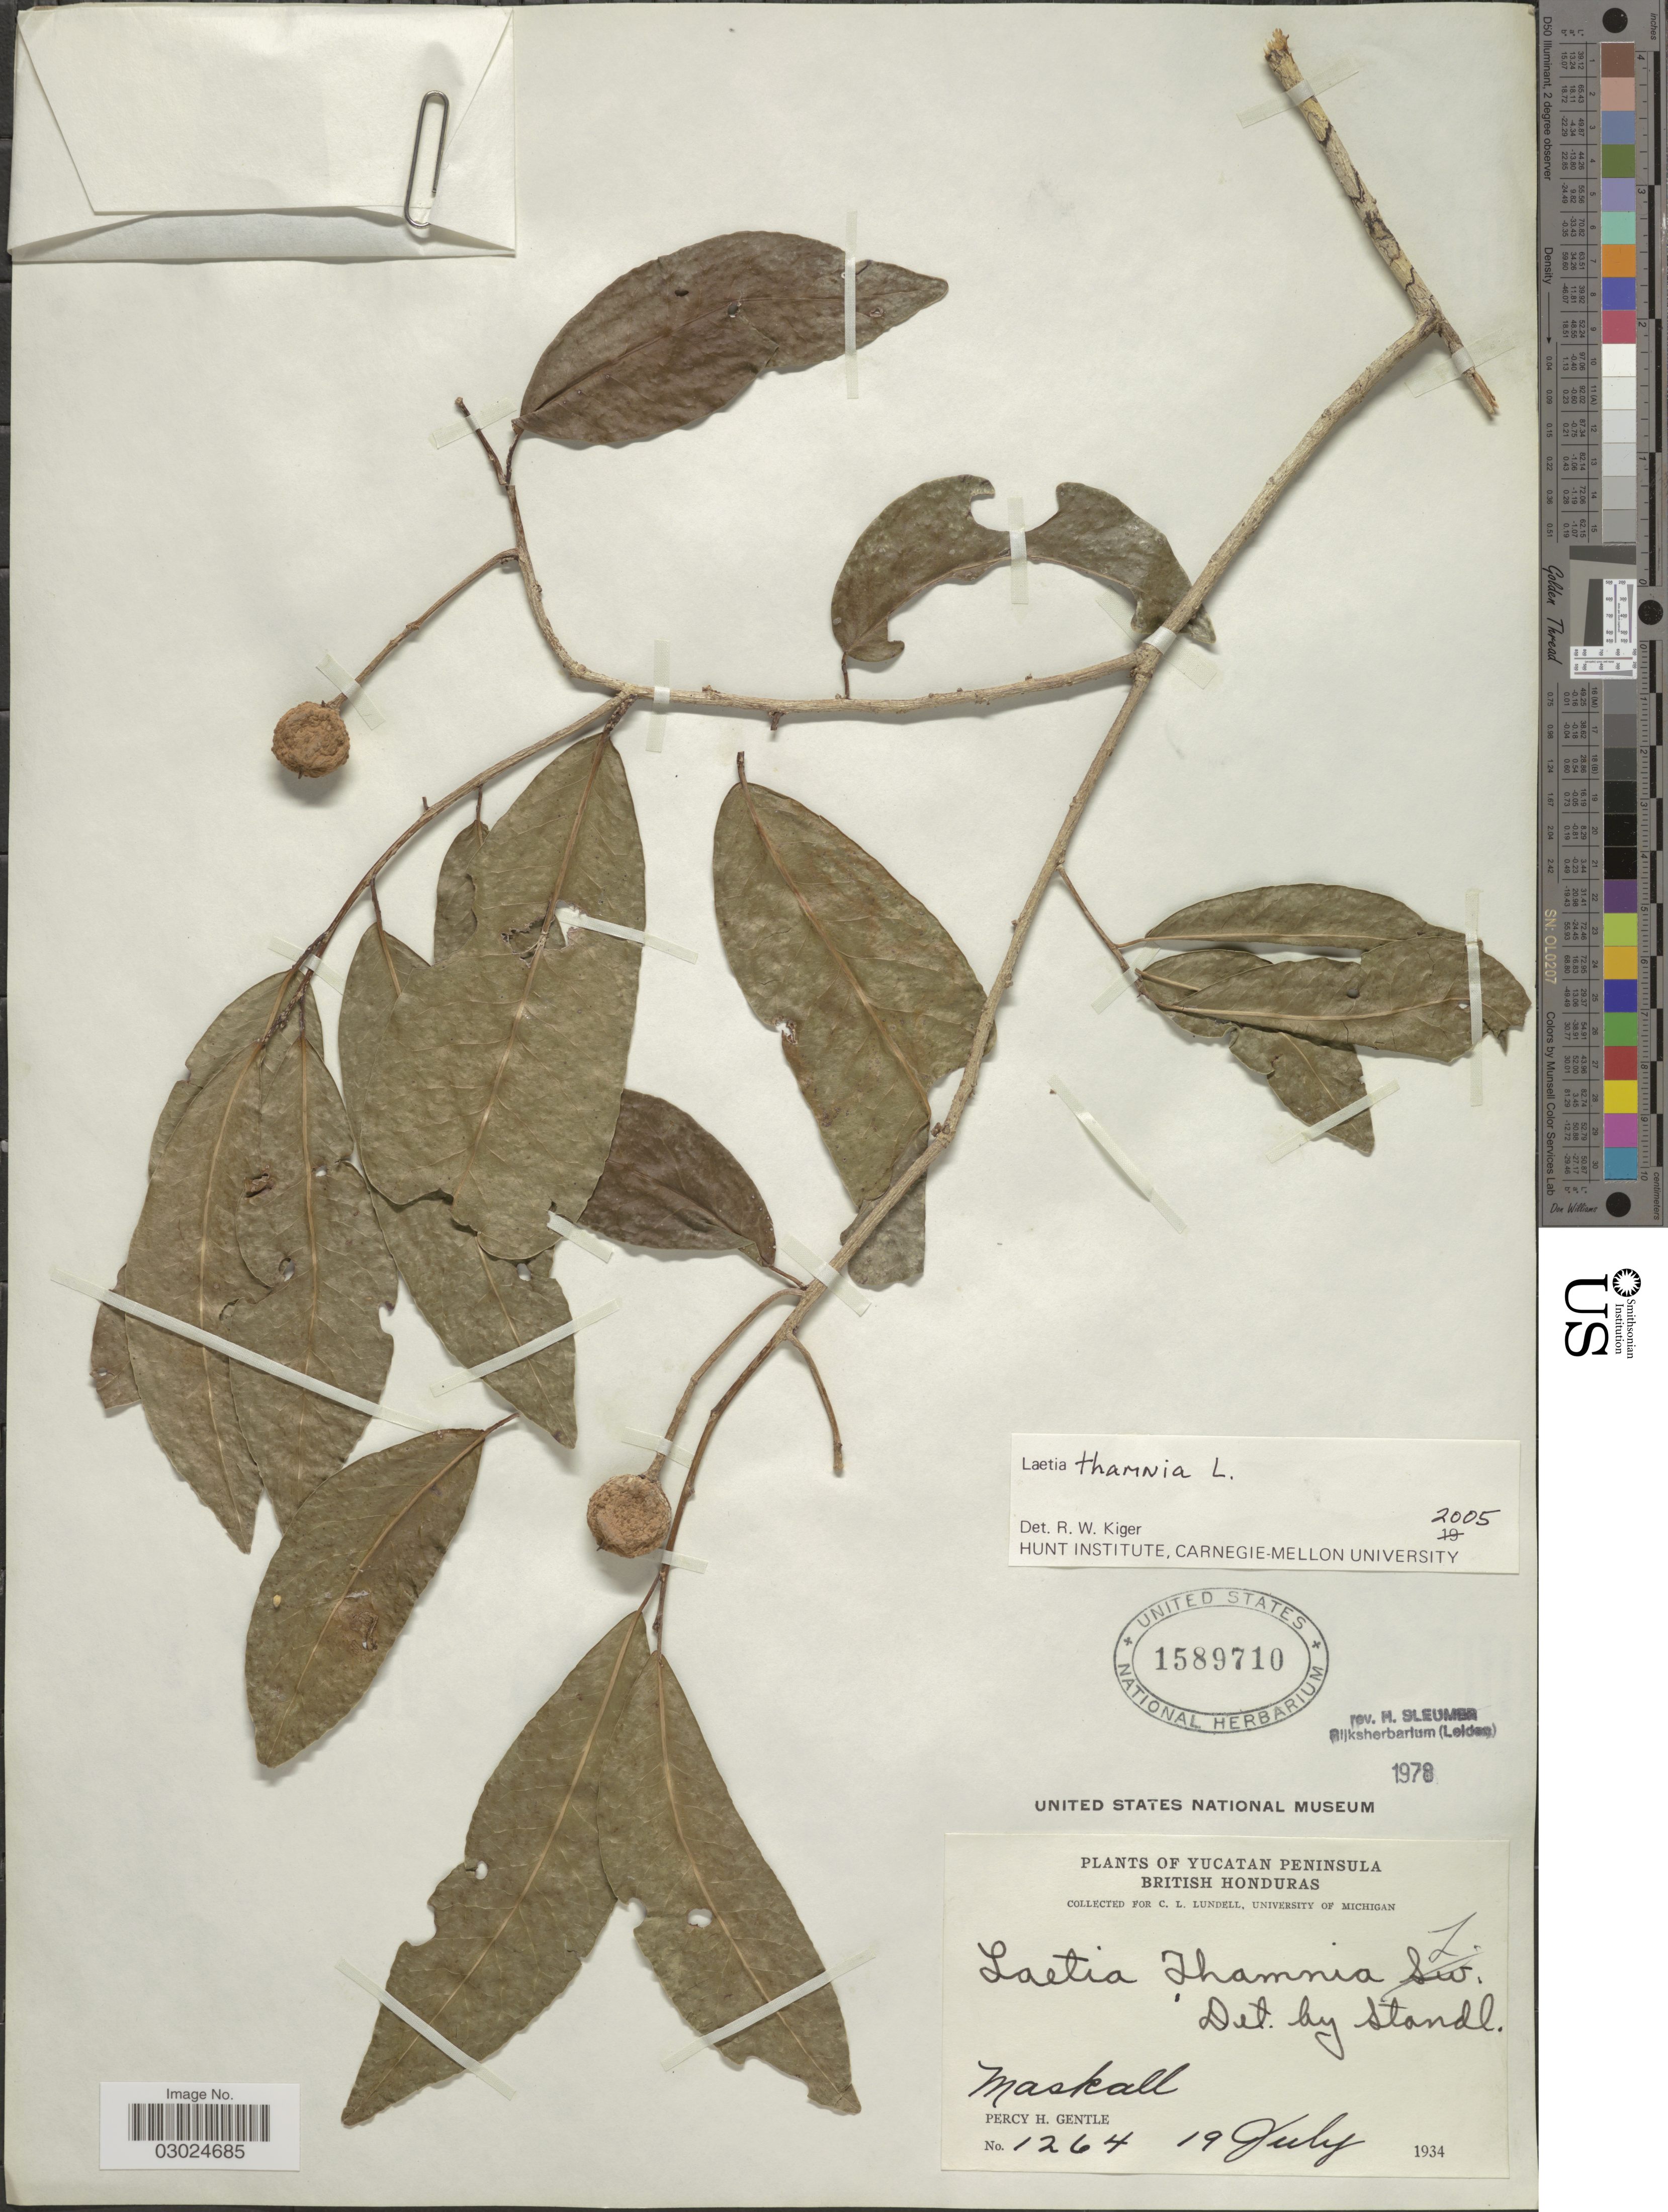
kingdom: Plantae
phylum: Tracheophyta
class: Magnoliopsida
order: Malpighiales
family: Salicaceae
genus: Laetia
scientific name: Laetia thamnia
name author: L.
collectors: P. H. Gentle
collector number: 1264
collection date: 1934-07-19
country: Belize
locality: Yucatan Peninsula, British Honduras, Maskall.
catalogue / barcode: US 1589710